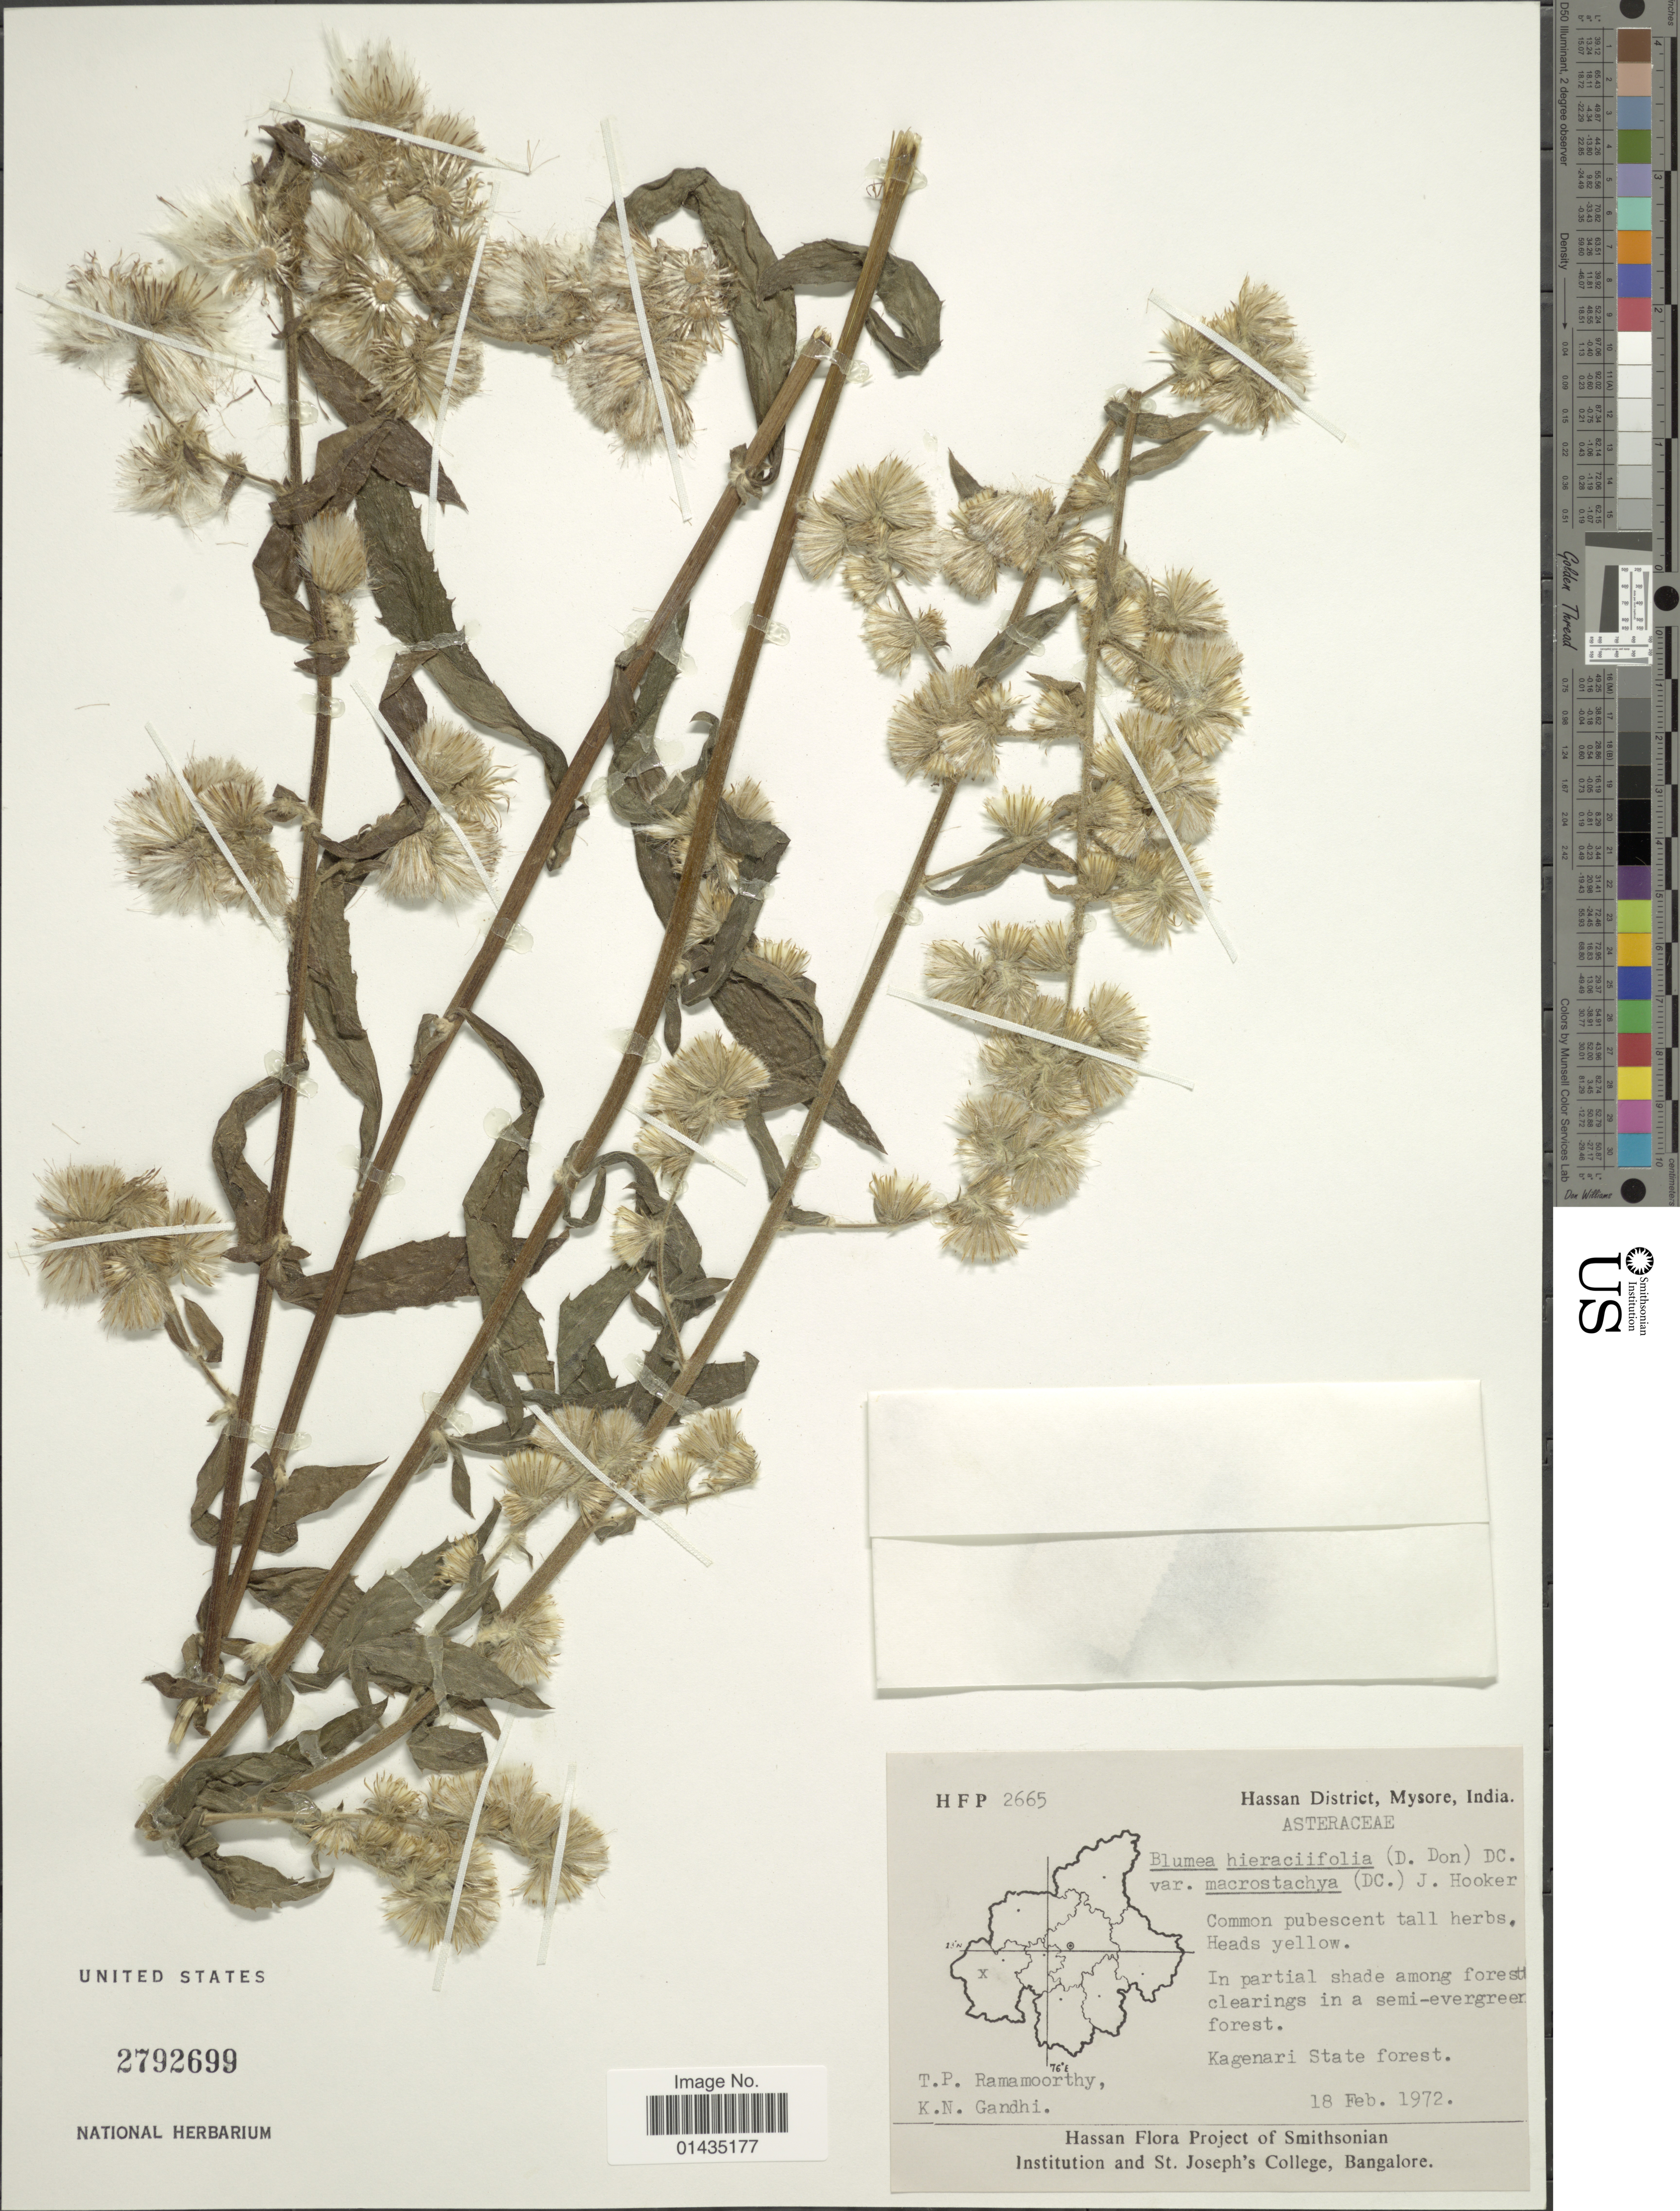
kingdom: Plantae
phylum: Tracheophyta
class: Magnoliopsida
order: Asterales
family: Asteraceae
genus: Blumea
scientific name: Blumea hieraciifolia var. macrostachya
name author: (DC.) Hook. f.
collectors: T. P. Ramamoorthy & K. N. Gandhi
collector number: HFP2665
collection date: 1972-02-18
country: India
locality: Hassan District, Mysore, Kagenari State Forest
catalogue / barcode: US 2792699